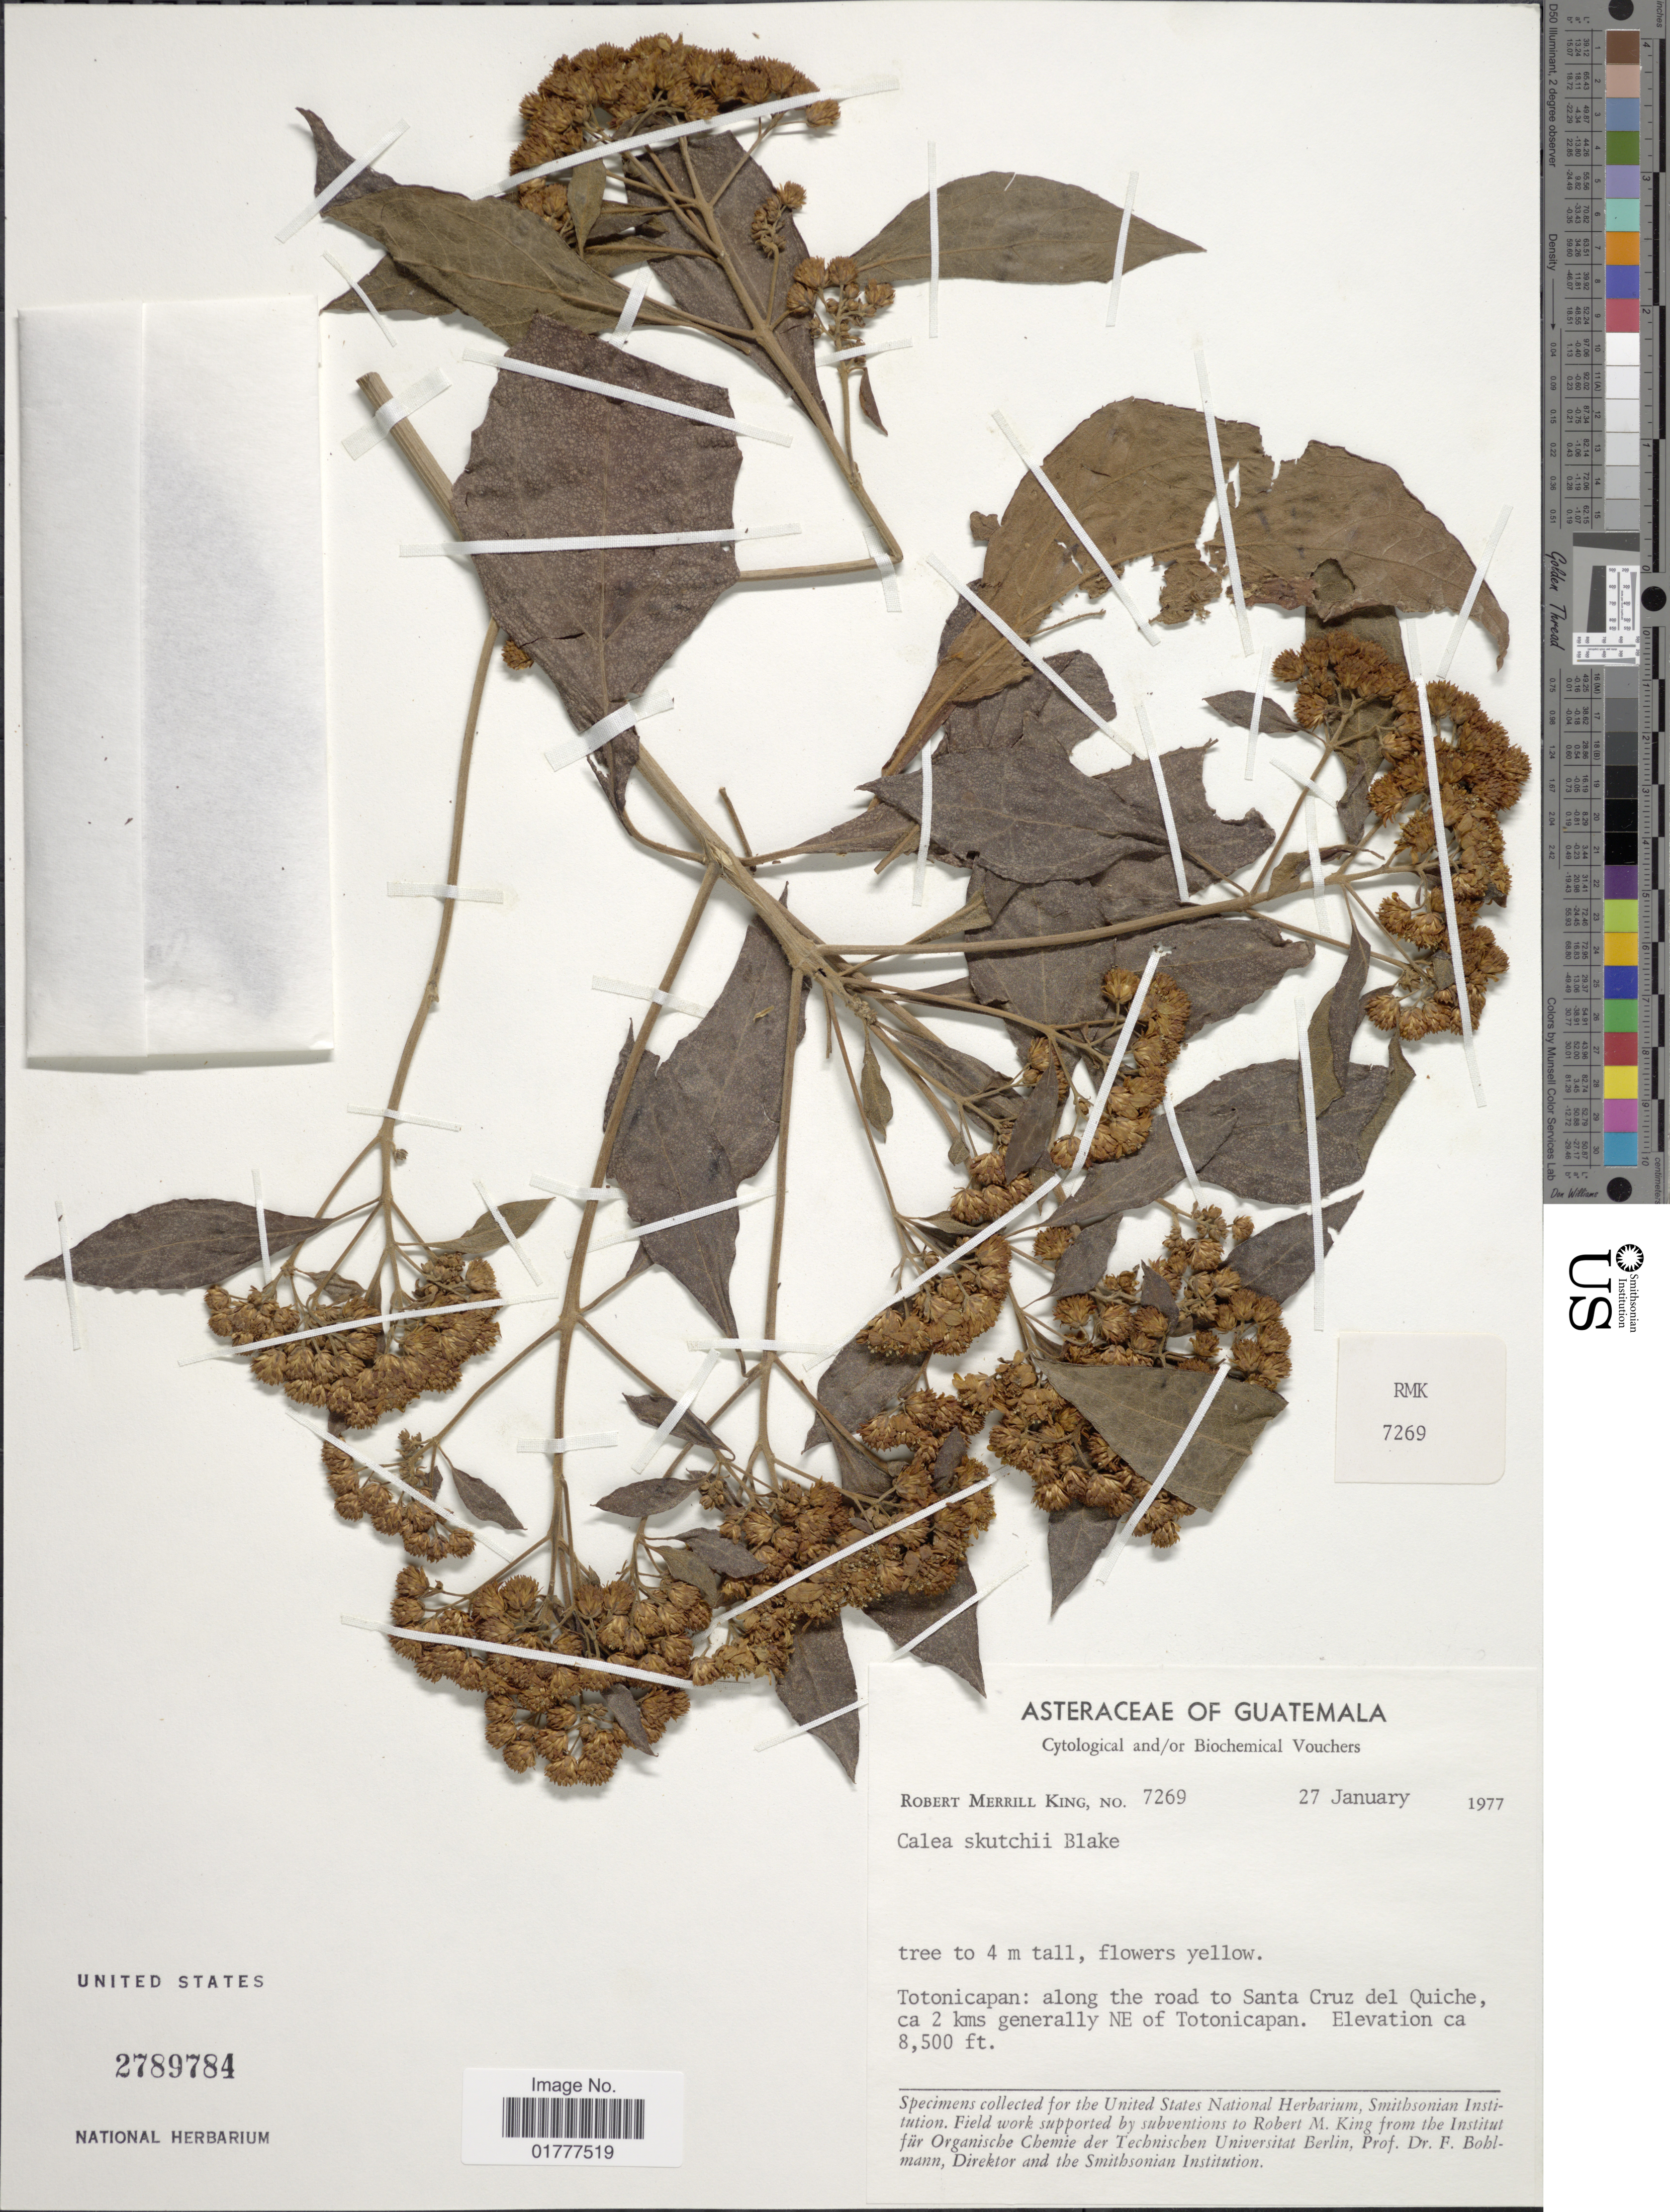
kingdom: Plantae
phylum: Tracheophyta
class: Magnoliopsida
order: Asterales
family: Asteraceae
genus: Podachaenium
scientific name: Podachaenium skutchii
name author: (S.F. Blake) H. Rob.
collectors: R. M. King & Blake, C. S.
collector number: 7269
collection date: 1977-01-27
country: Guatemala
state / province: Totonicapan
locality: Totonicapan: along the road to Santa Cruz del Quiche ca 2 kms generally NE of Totonicapan.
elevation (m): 2591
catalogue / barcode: US 2789784